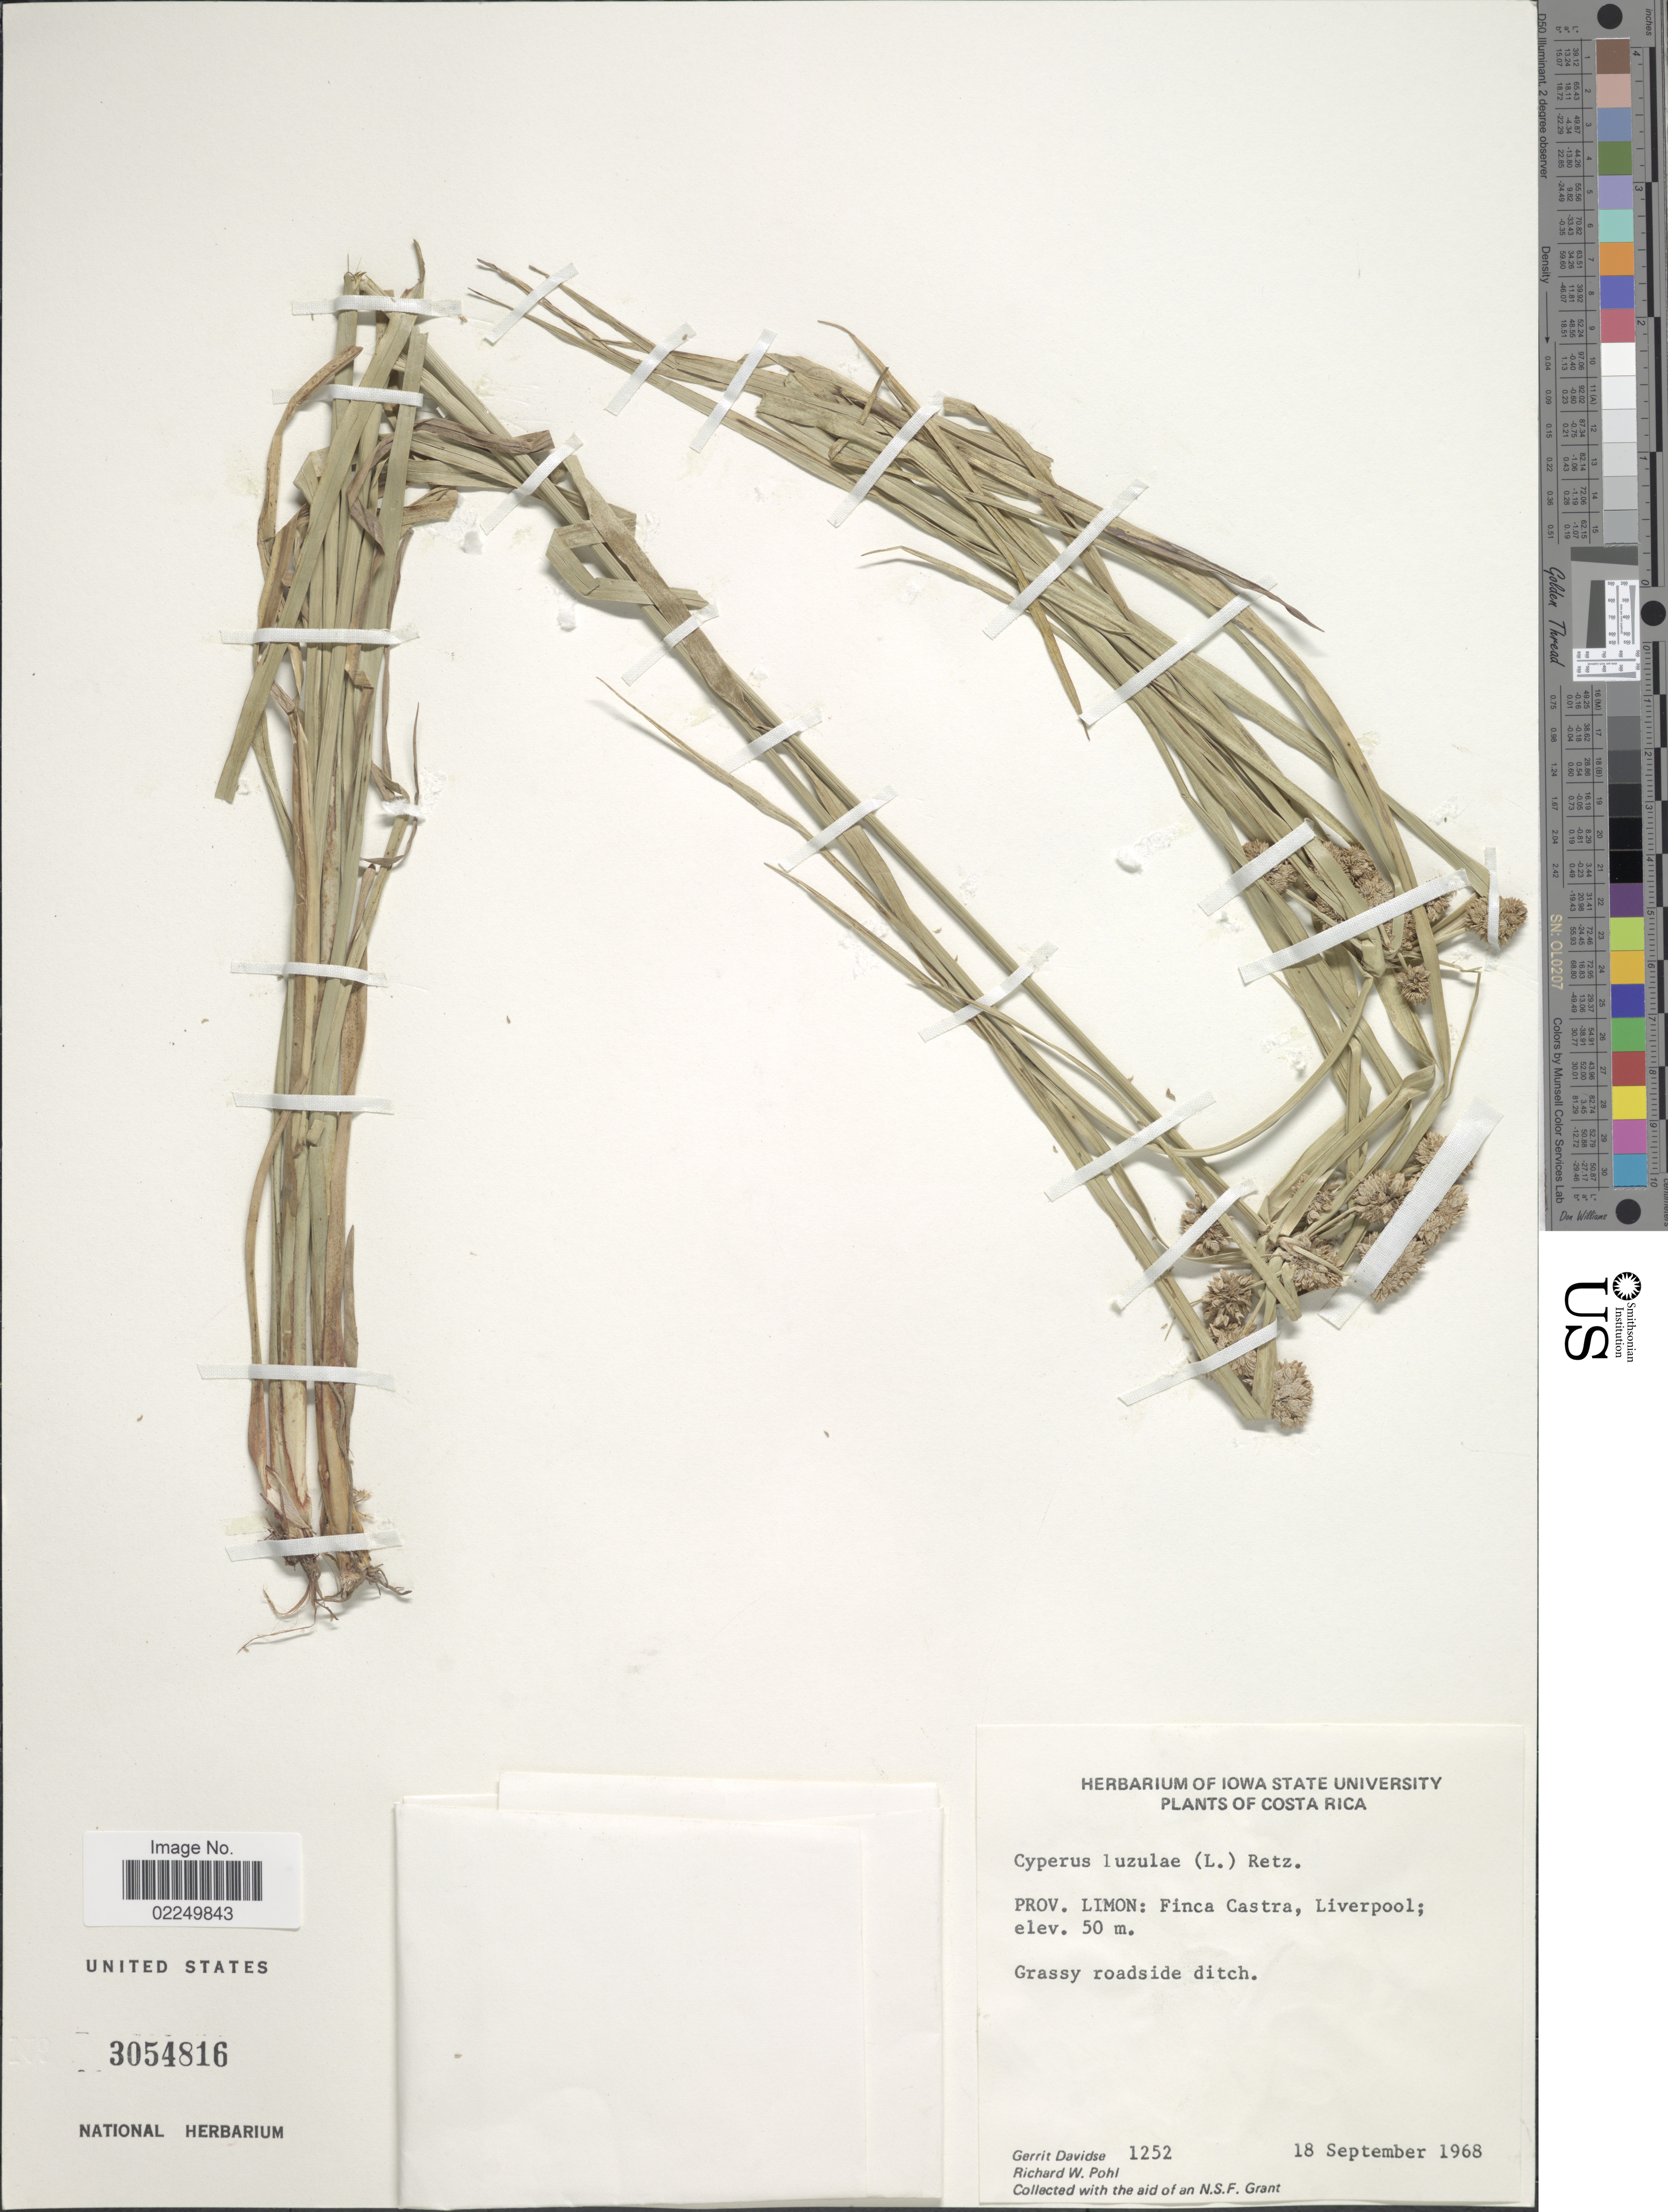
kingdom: Plantae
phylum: Tracheophyta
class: Liliopsida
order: Poales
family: Cyperaceae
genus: Cyperus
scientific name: Cyperus luzulae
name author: (L.) Rottb. ex Retz.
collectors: G. Davidse & R. W. Pohl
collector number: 1252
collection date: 1968-09-18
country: Costa Rica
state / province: Limón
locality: Finca Castra, Liverpool; grassy roadside ditch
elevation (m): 50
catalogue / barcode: US 3054816